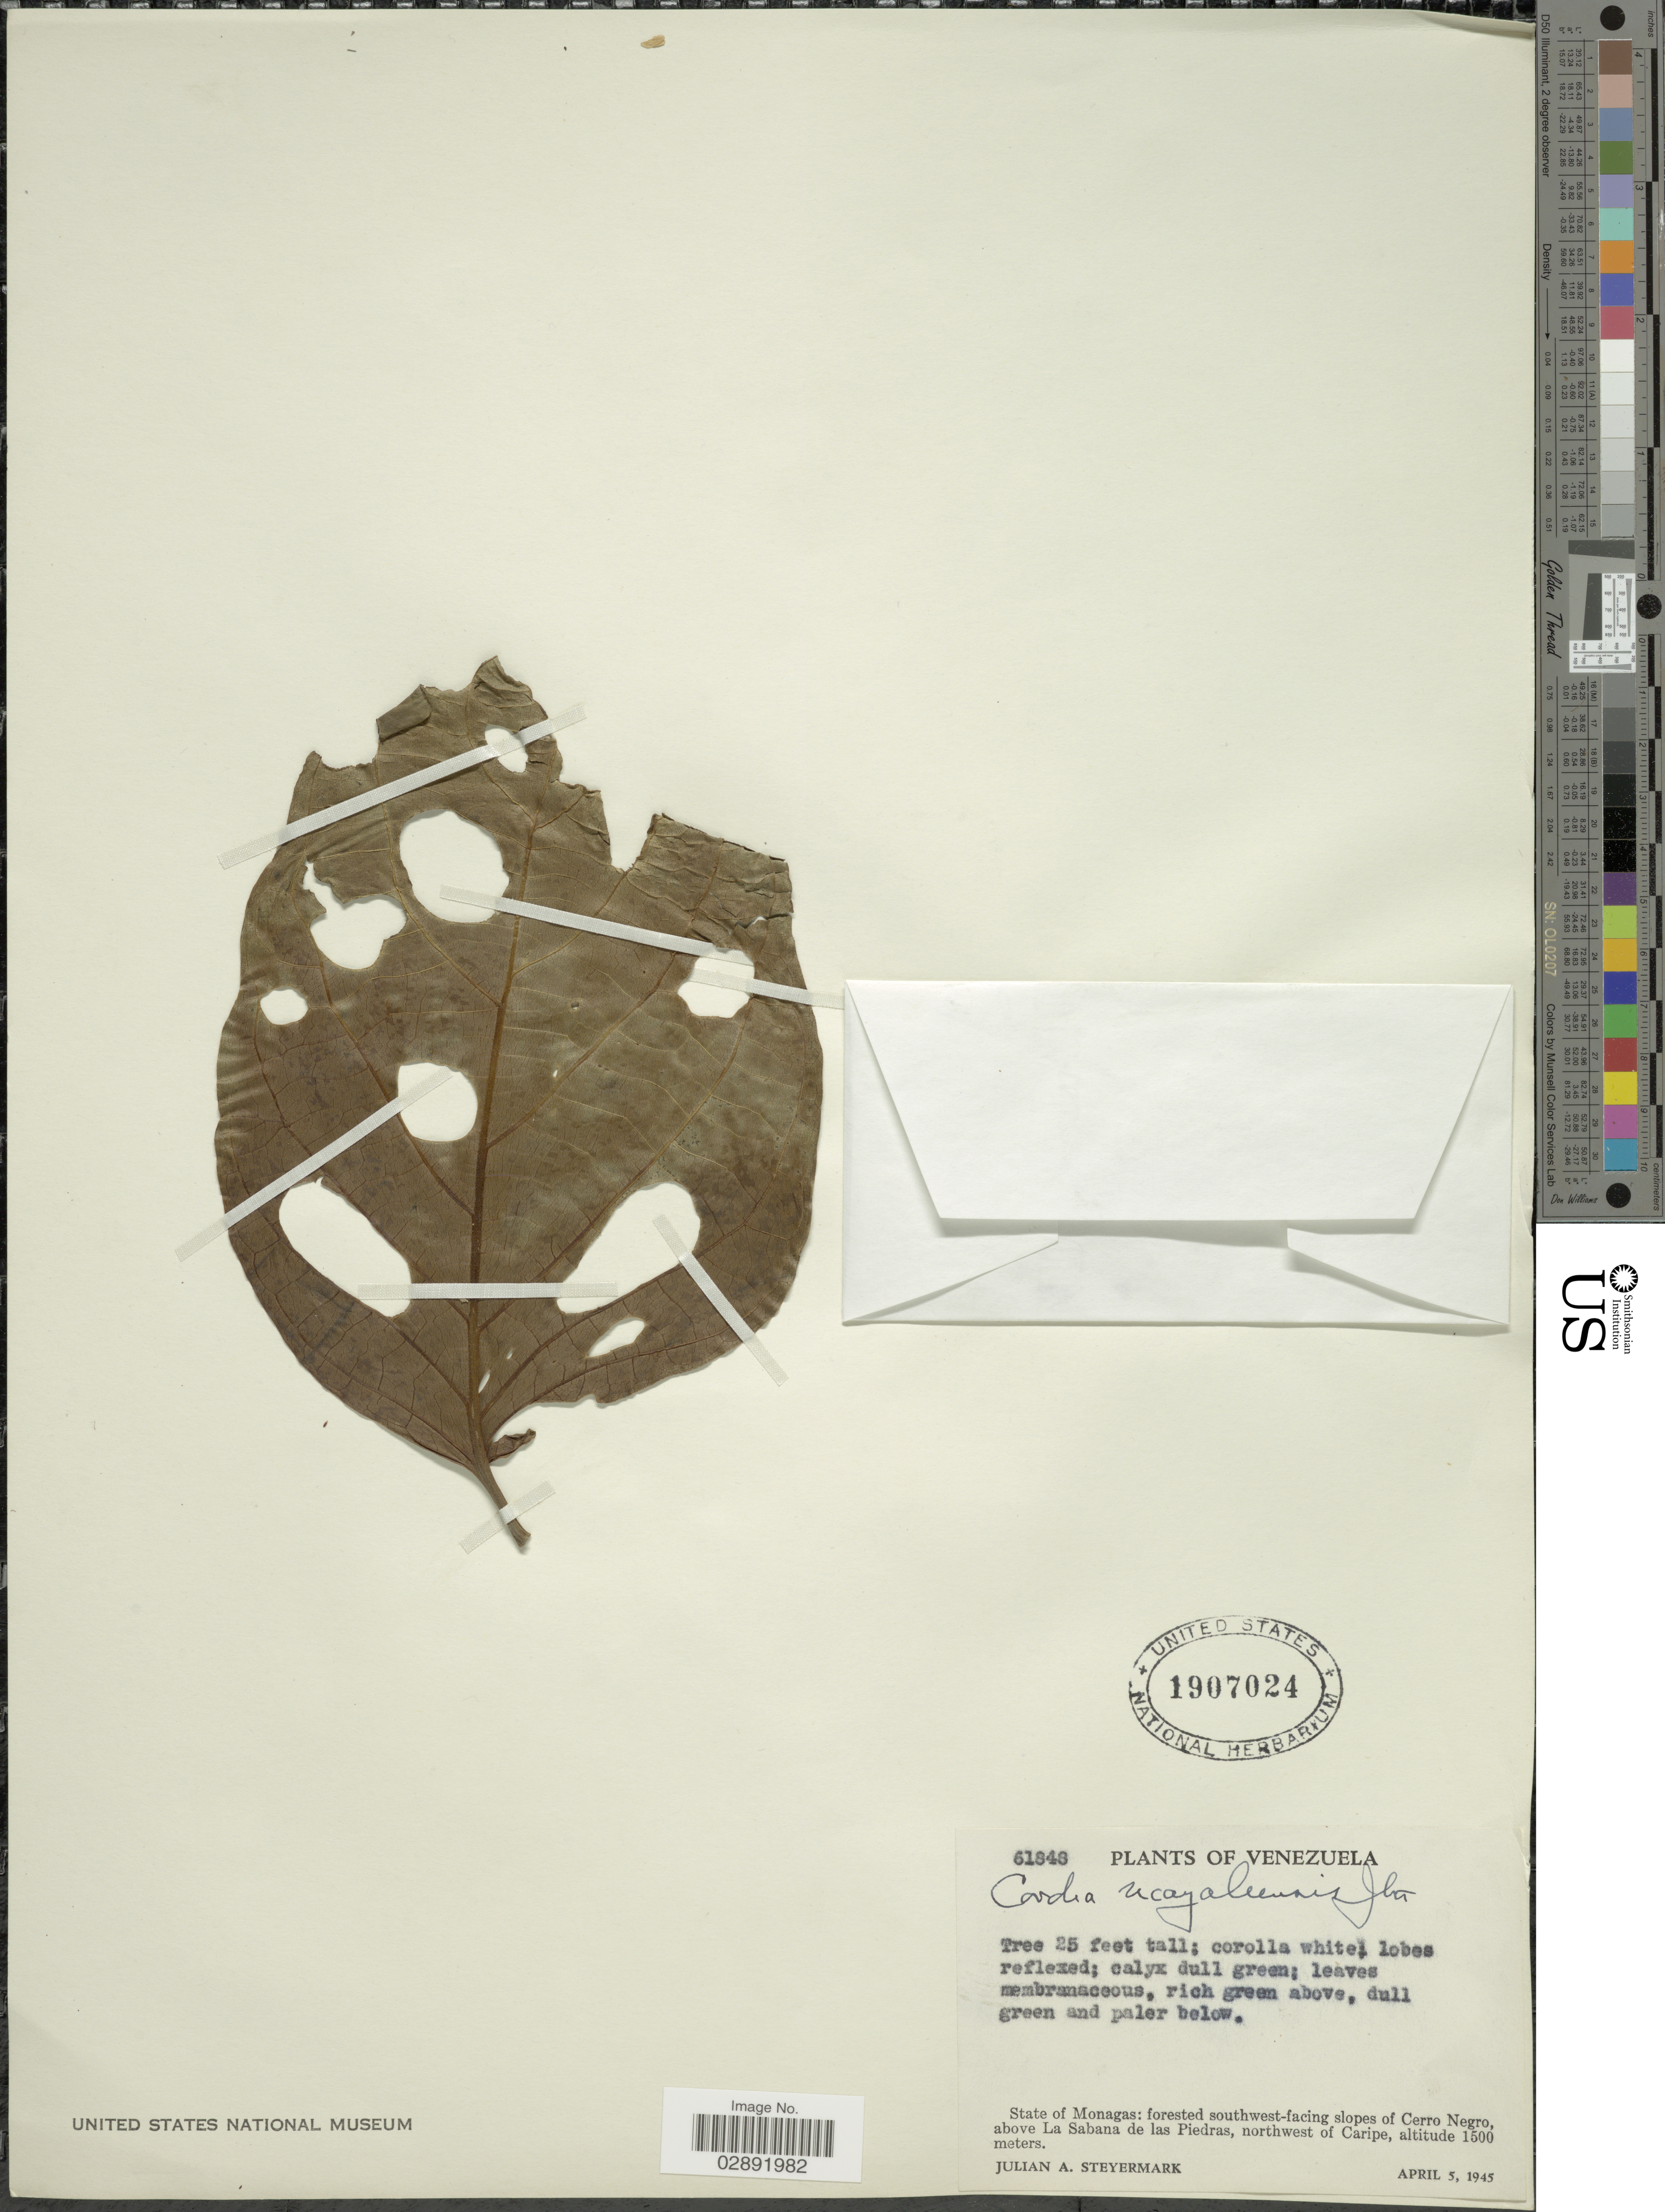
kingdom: Plantae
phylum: Tracheophyta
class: Magnoliopsida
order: Boraginales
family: Cordiaceae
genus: Cordia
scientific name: Cordia ucayaliensis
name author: I.M. Johnst.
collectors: J. Steyermark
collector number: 61848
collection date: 1945-04-05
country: Venezuela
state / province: Monagas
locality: Forested southwest-facing slopes of Cerro Negro, above La Sabana de las Piedras, northwest of Caripe.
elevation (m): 1500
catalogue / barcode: US 1907024